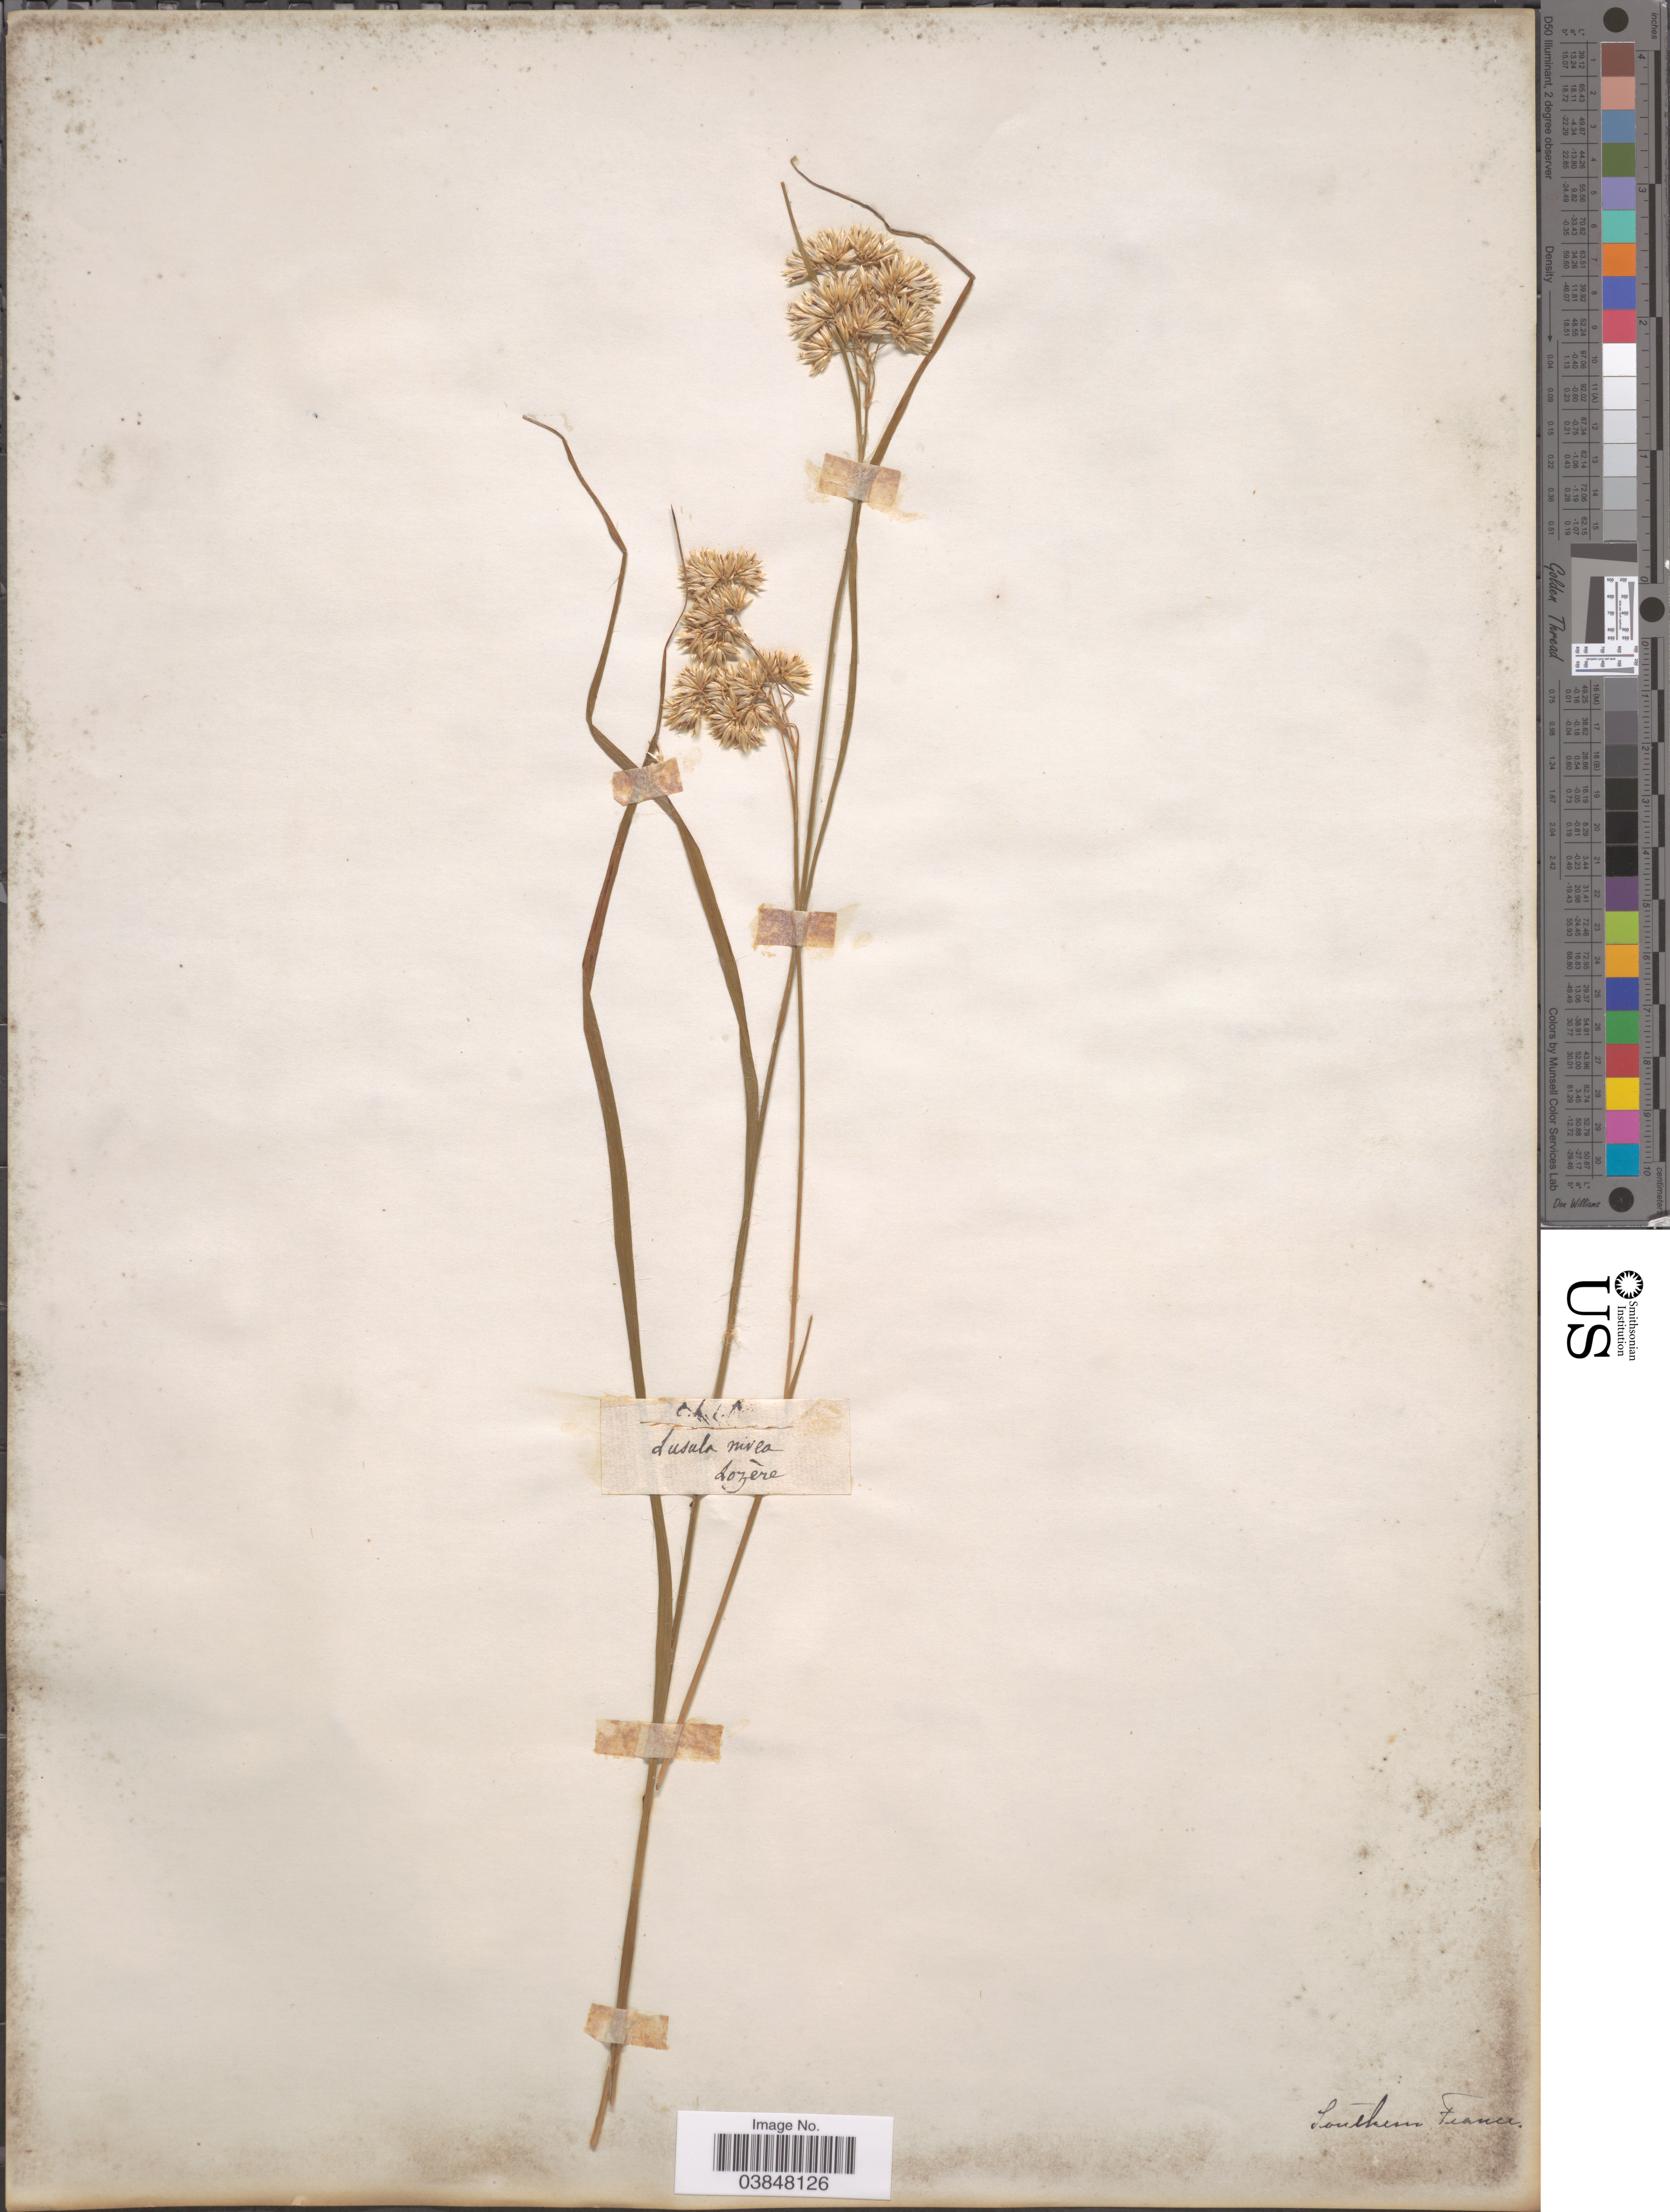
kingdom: Plantae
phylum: Tracheophyta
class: Liliopsida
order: Poales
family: Juncaceae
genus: Luzula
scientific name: Luzula nivea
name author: (L.) DC.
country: France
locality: Southern France. Lozere.